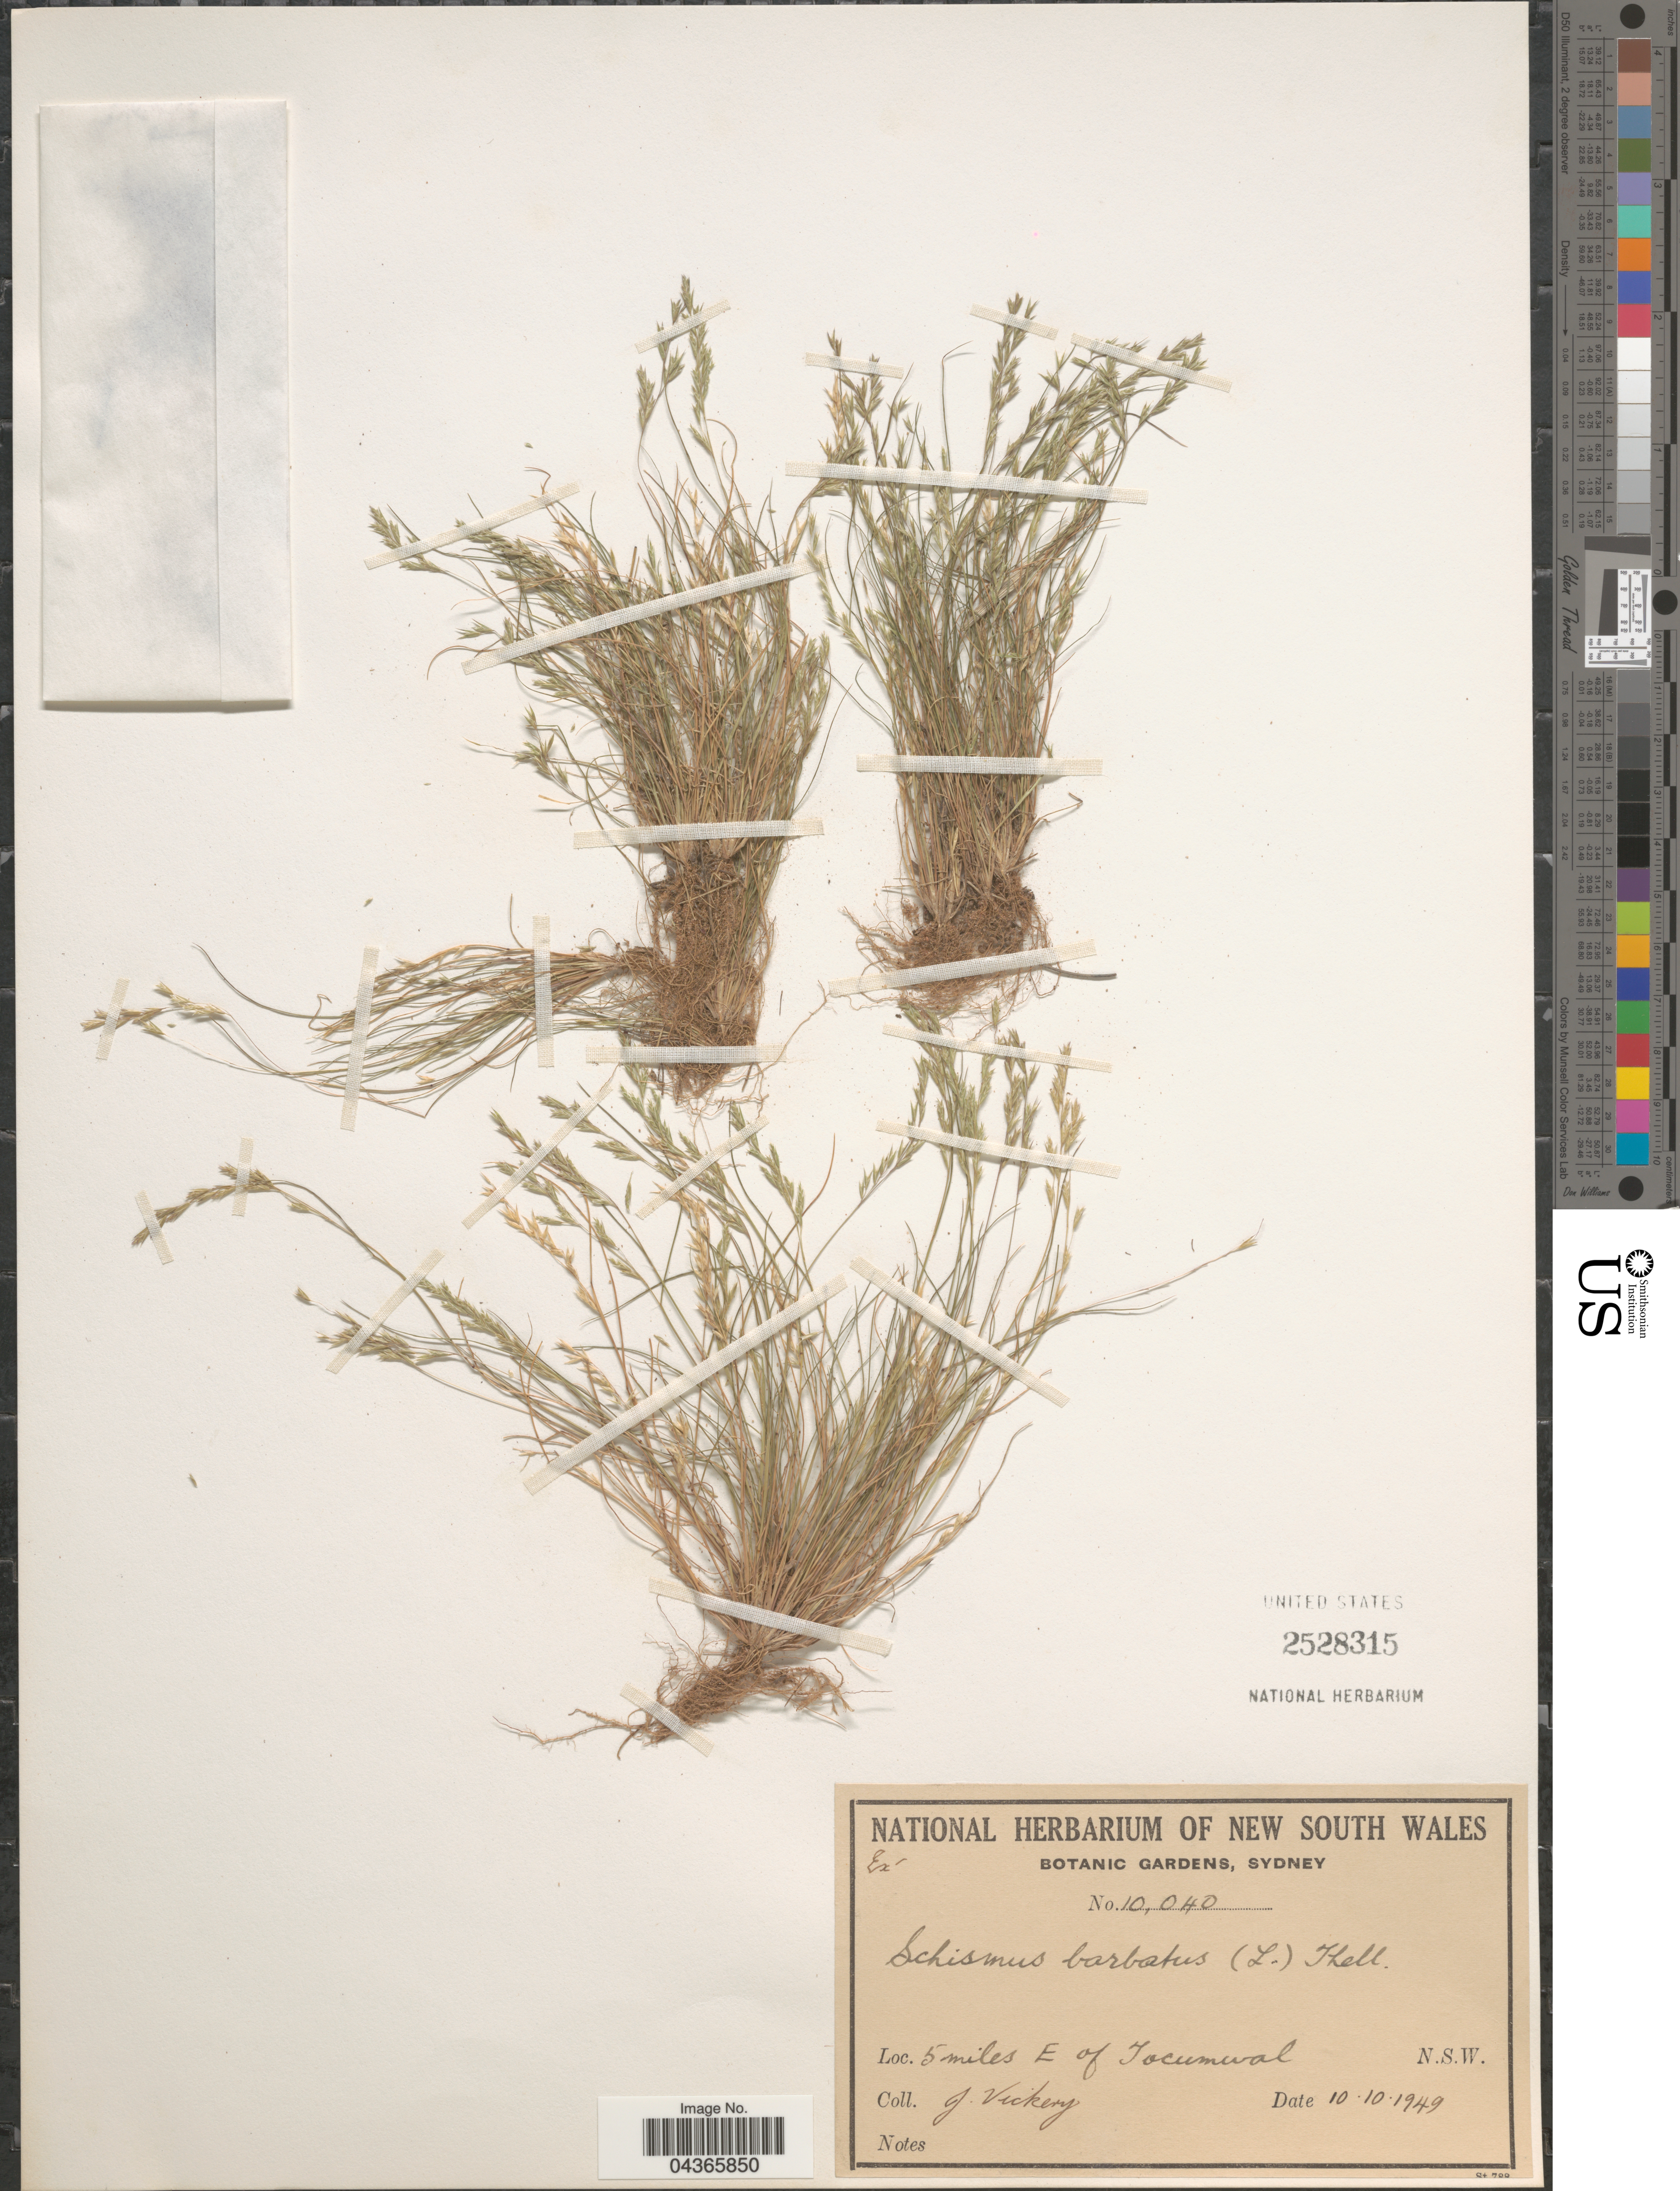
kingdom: Plantae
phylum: Tracheophyta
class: Liliopsida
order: Poales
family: Poaceae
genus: Schismus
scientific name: Schismus barbatus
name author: (L.) Thell.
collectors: J. Vickery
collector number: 10040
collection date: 1949-10-10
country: Australia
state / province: New South Wales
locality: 5 miles E of Tocumwal.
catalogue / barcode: US 2528315